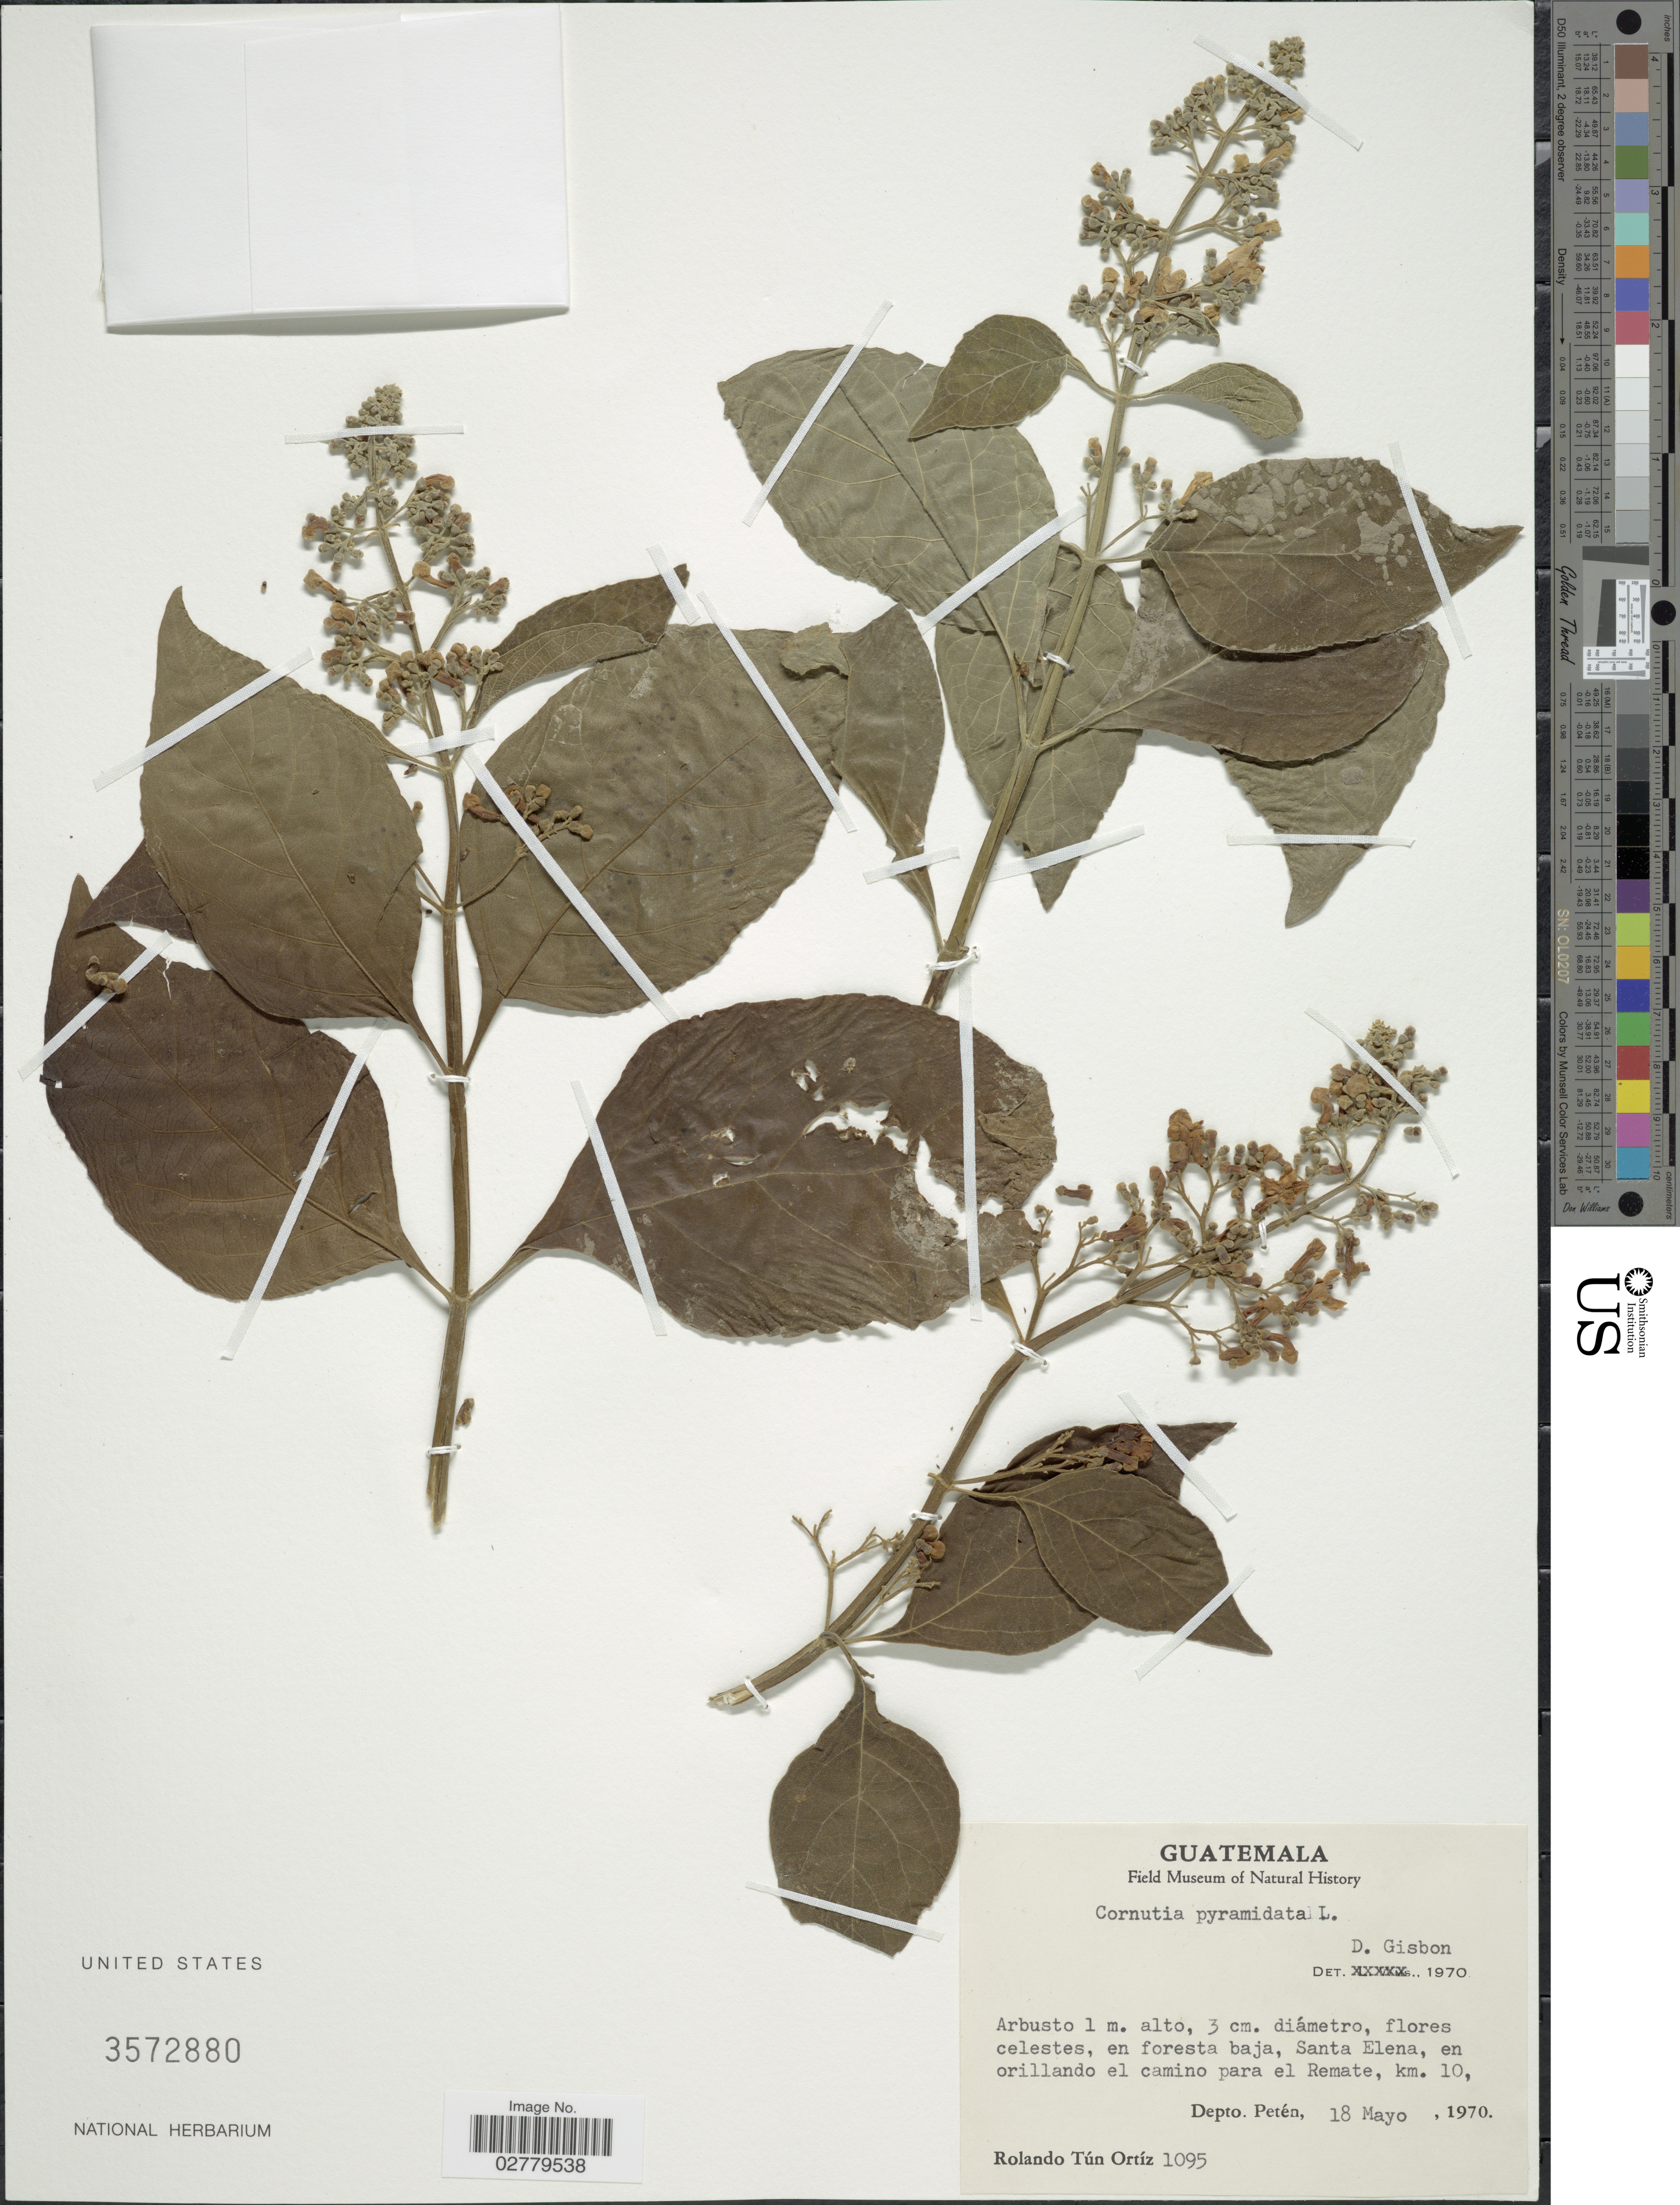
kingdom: Plantae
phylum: Tracheophyta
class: Magnoliopsida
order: Lamiales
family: Lamiaceae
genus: Cornutia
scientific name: Cornutia pyramidata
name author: L.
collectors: R. Tún Ortíz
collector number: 1095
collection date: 1970-05-18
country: Guatemala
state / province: El Petén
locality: Santa Elena, en orillando el camino para el Remate, km. 10, Depto. Petén.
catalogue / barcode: US 3572880